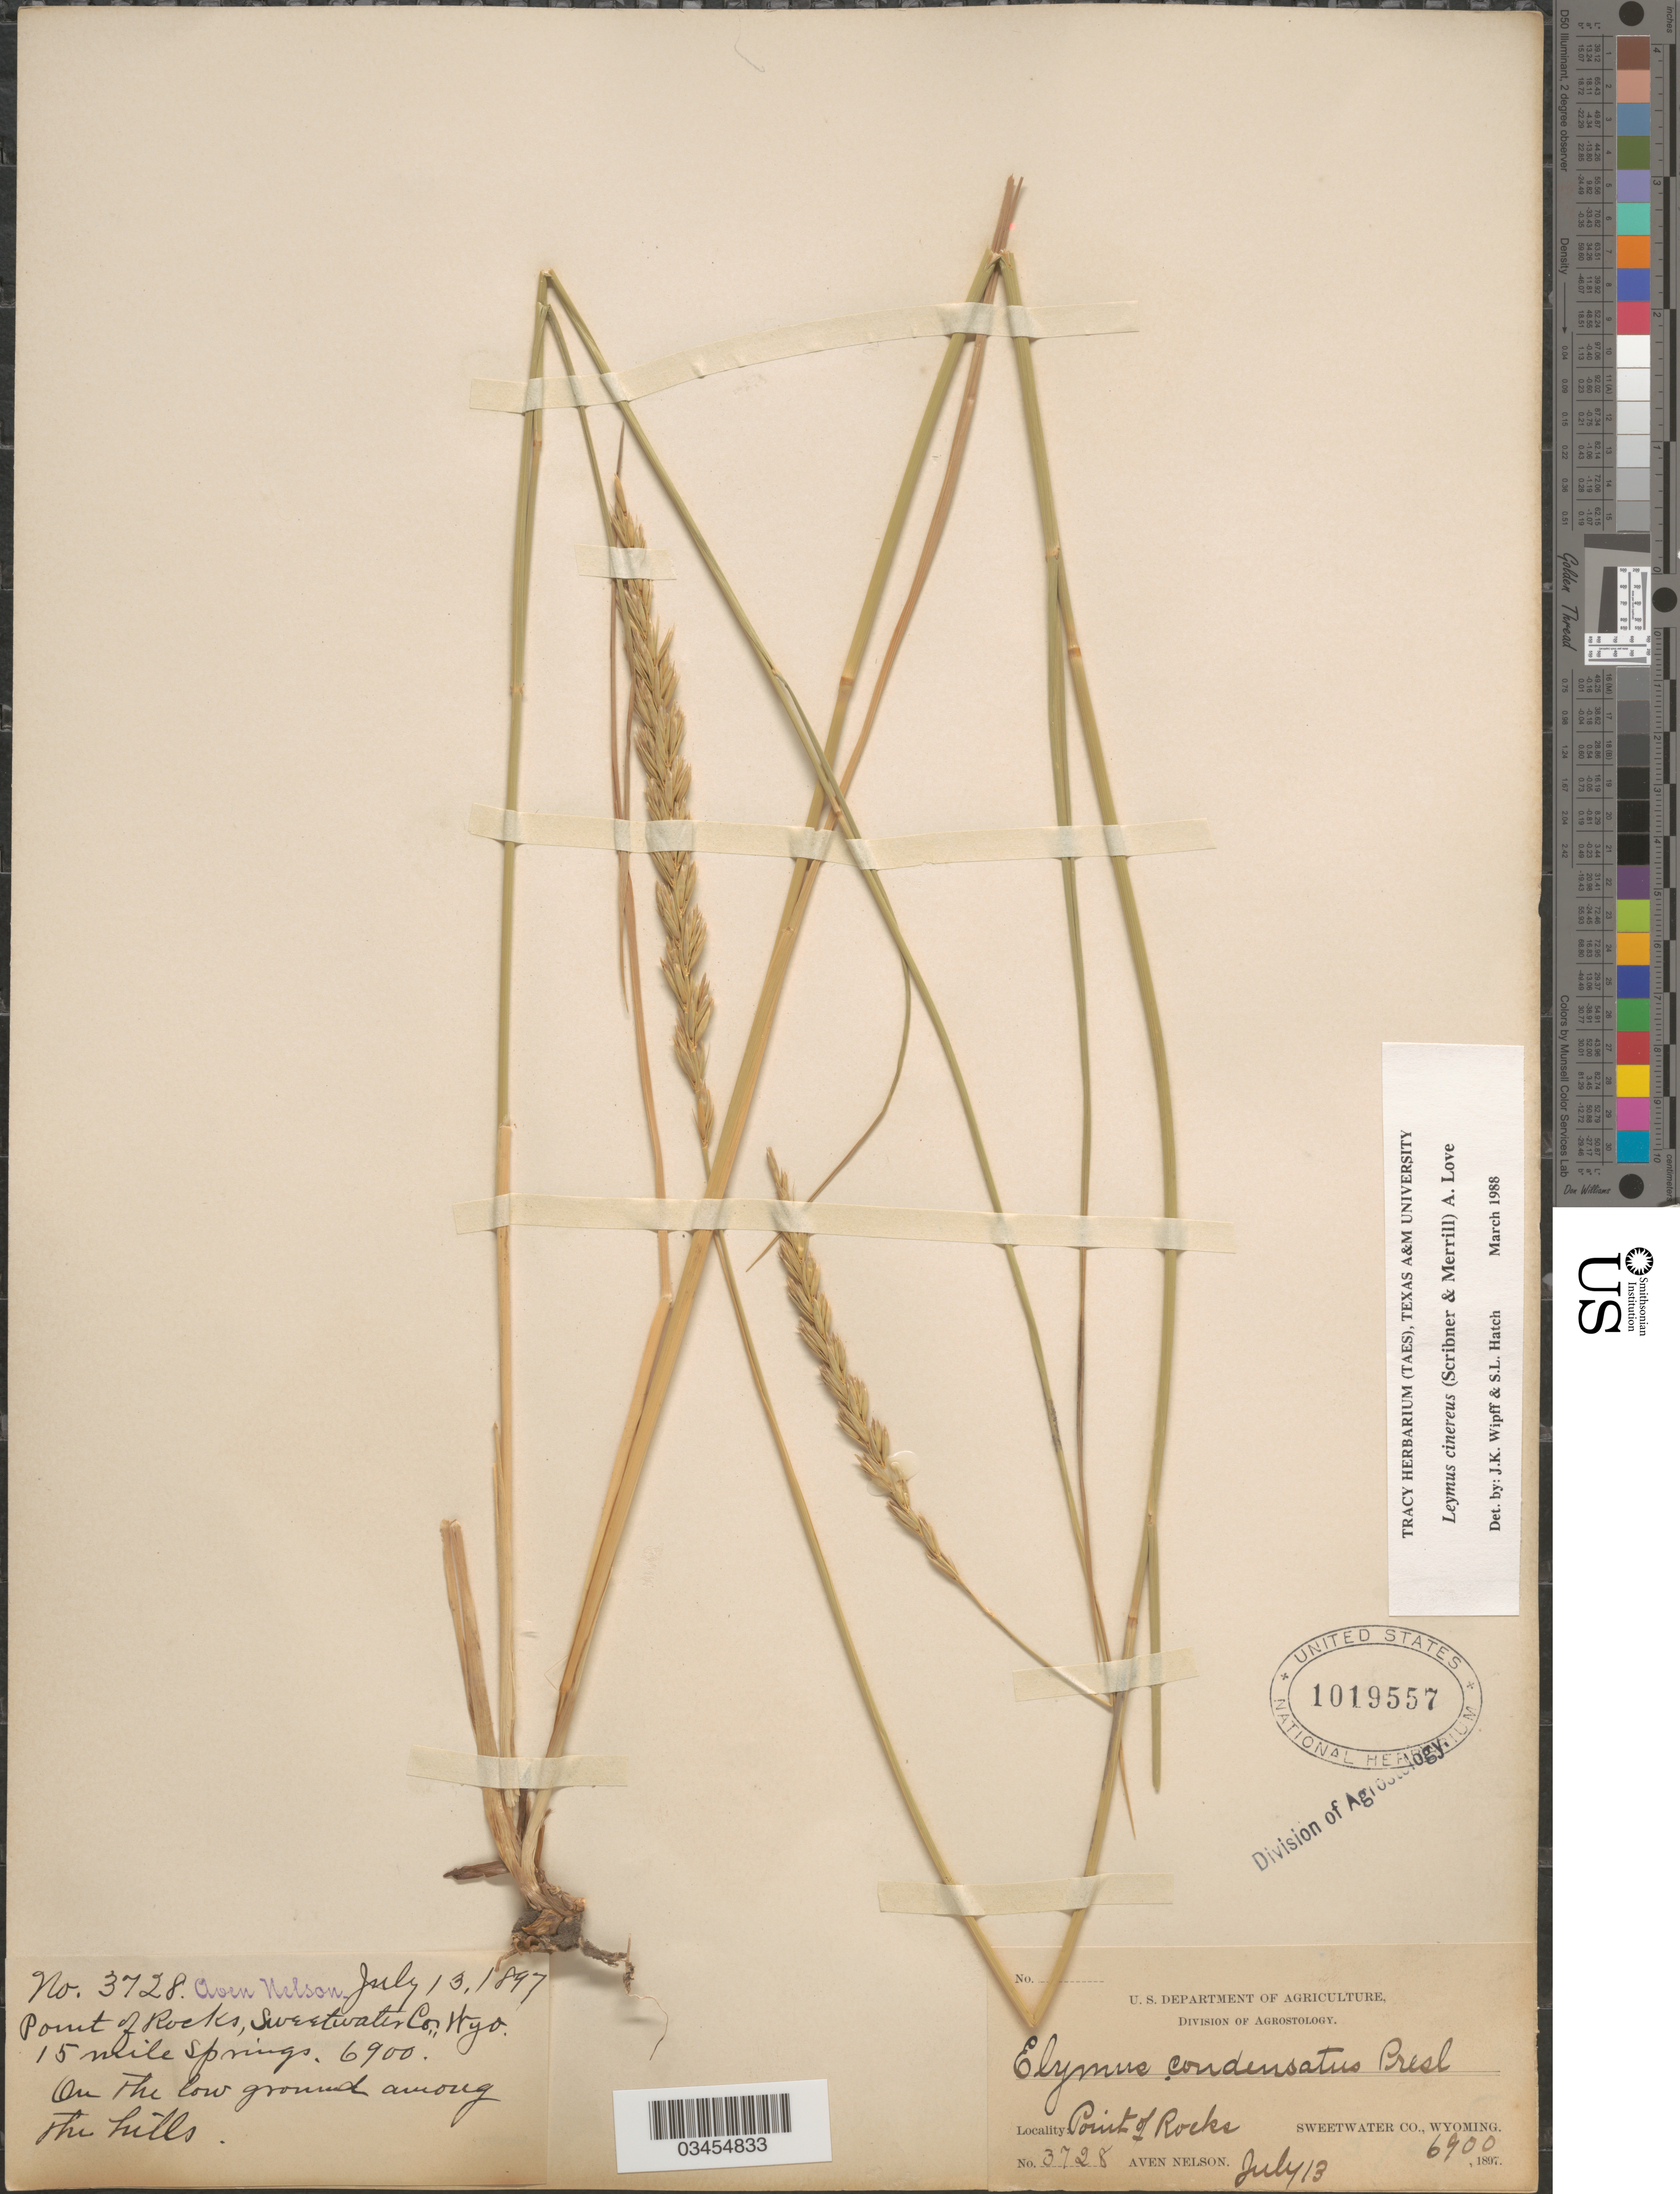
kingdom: Plantae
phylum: Tracheophyta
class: Liliopsida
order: Poales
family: Poaceae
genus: Leymus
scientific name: Leymus cinereus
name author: (Scribn. & Merr.) Á. Löve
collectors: A. Nelson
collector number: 3728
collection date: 1897-07-13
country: United States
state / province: Wyoming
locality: Point of Rocks. Sweetwater Co. 15 mile Springs. On the low ground among the hills.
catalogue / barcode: US 1019557